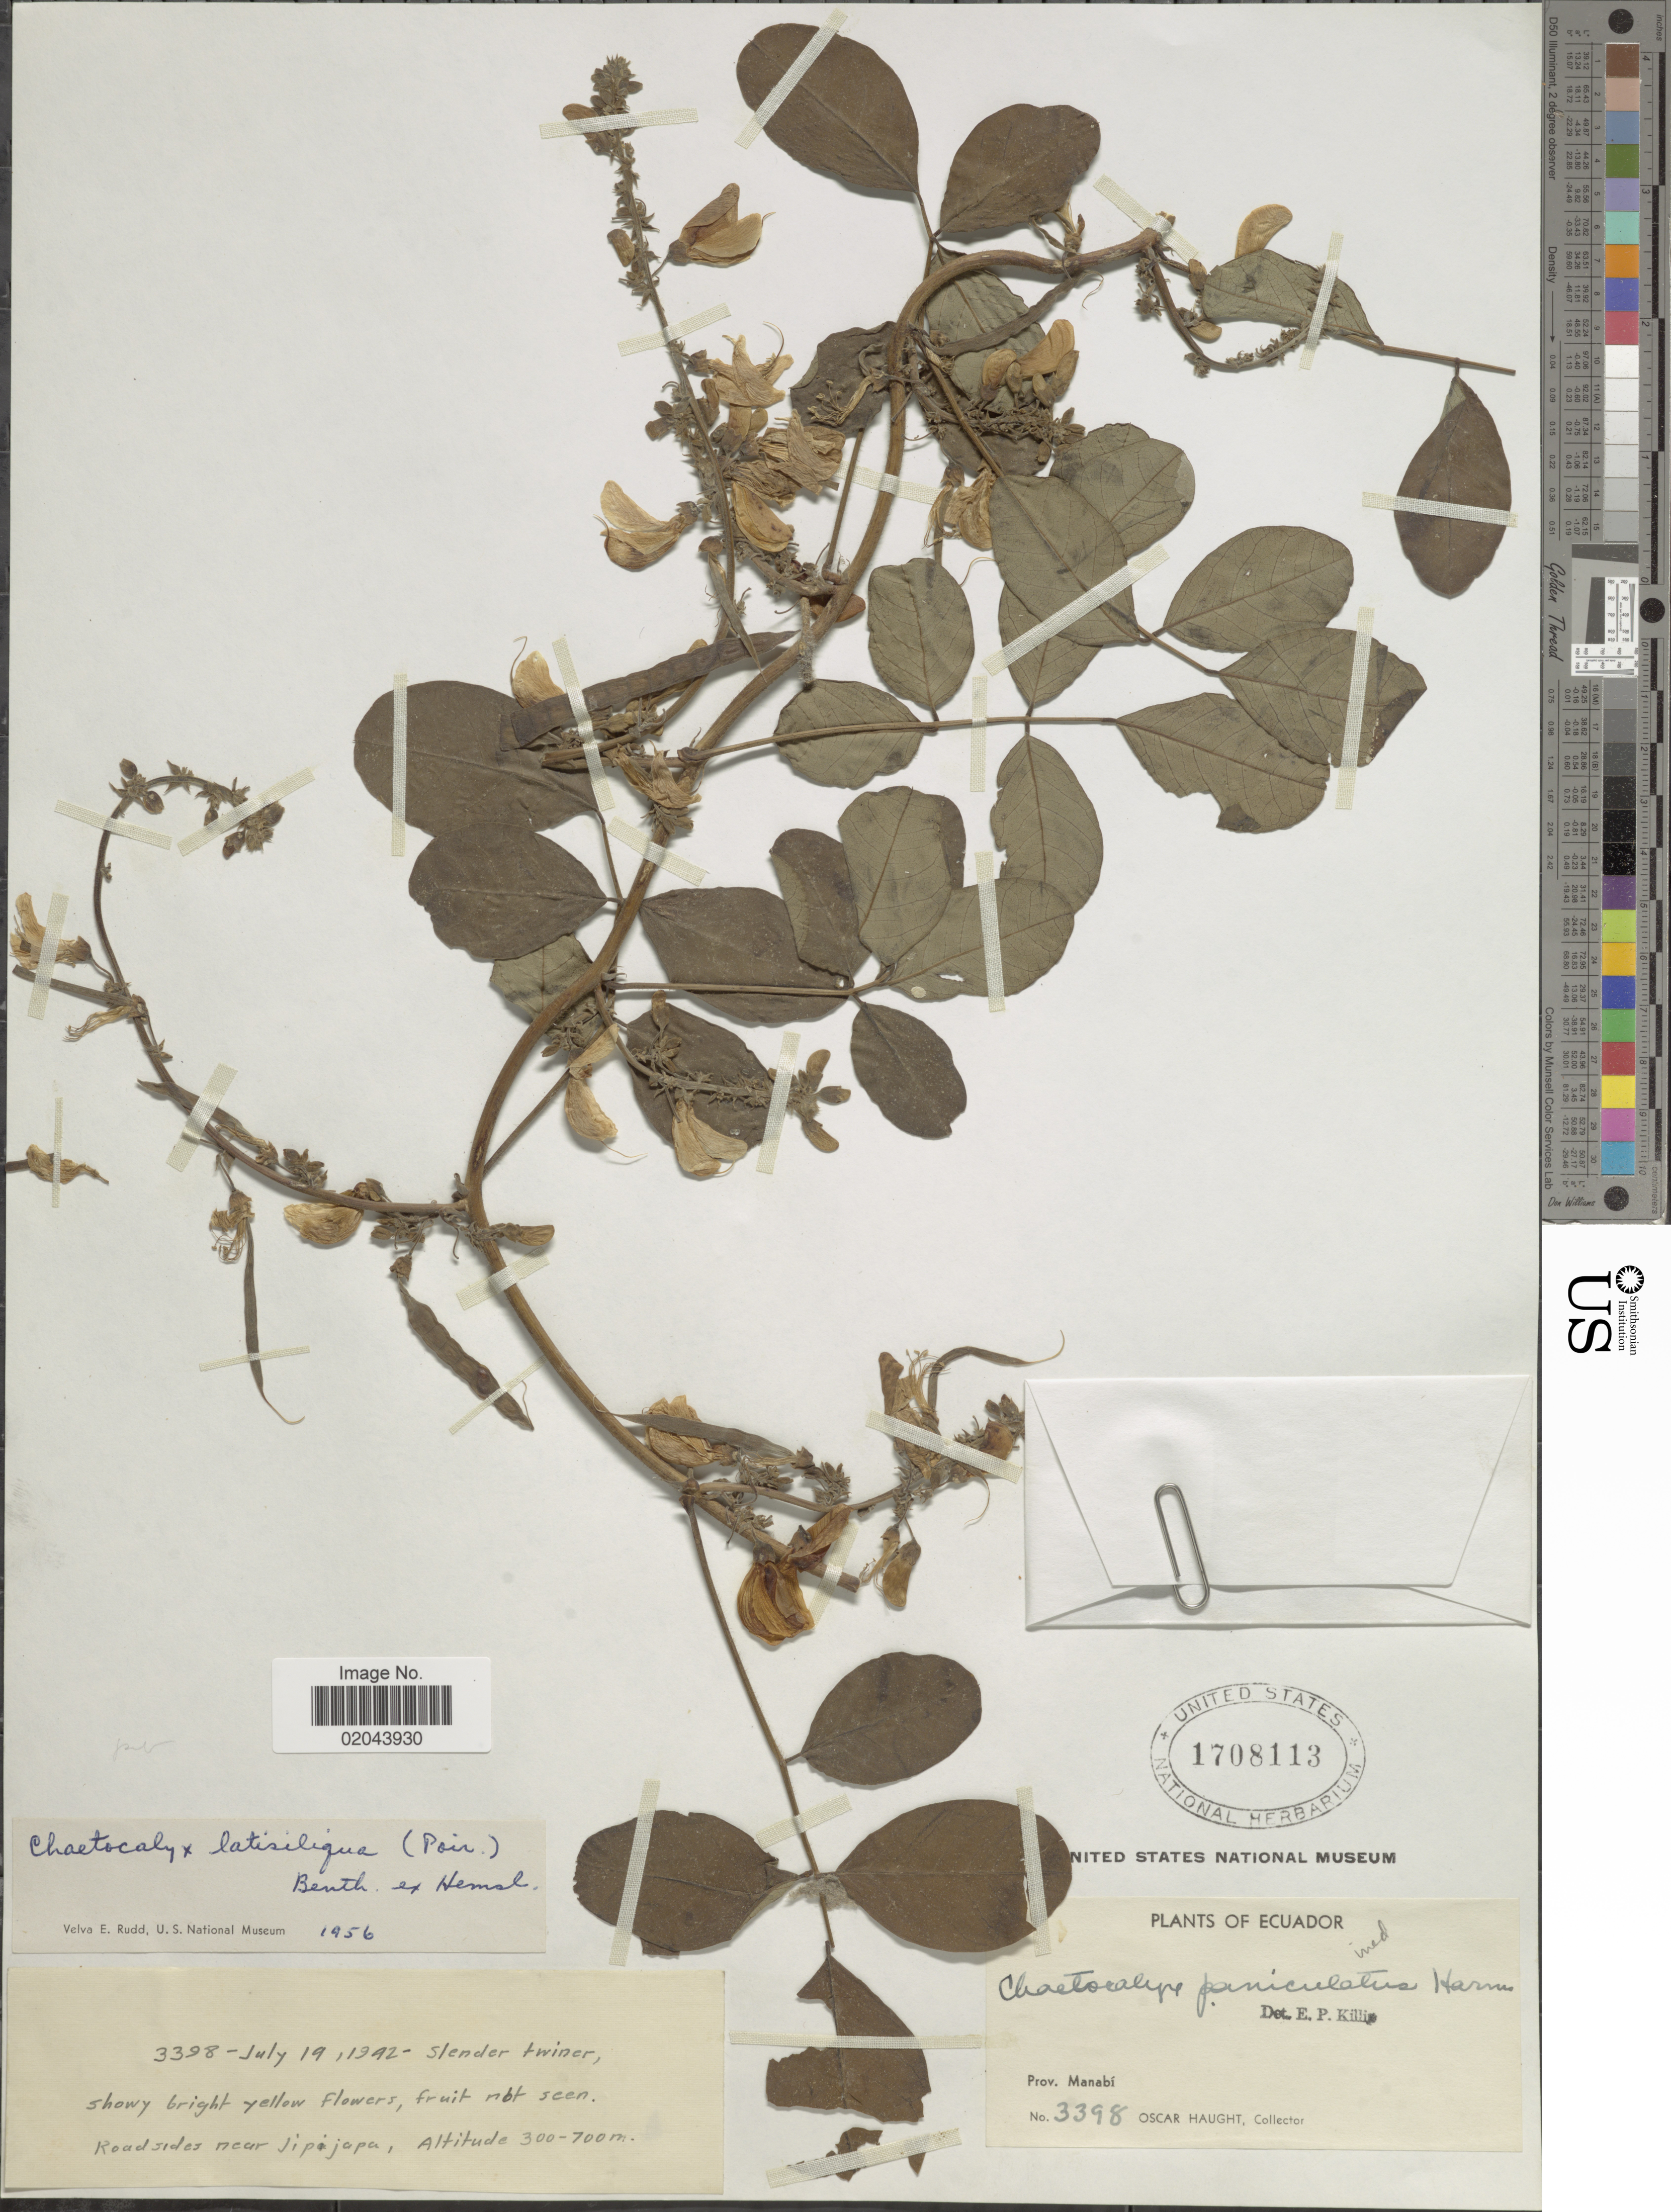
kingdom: Plantae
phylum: Tracheophyta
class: Magnoliopsida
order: Fabales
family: Fabaceae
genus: Chaetocalyx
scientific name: Chaetocalyx latisiliqua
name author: (Poir.) Benth. ex Hemsl.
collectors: O. Haught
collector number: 3398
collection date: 1942-07-19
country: Ecuador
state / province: Manabí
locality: Roadside near Jipijapa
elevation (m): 300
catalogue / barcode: US 1708113